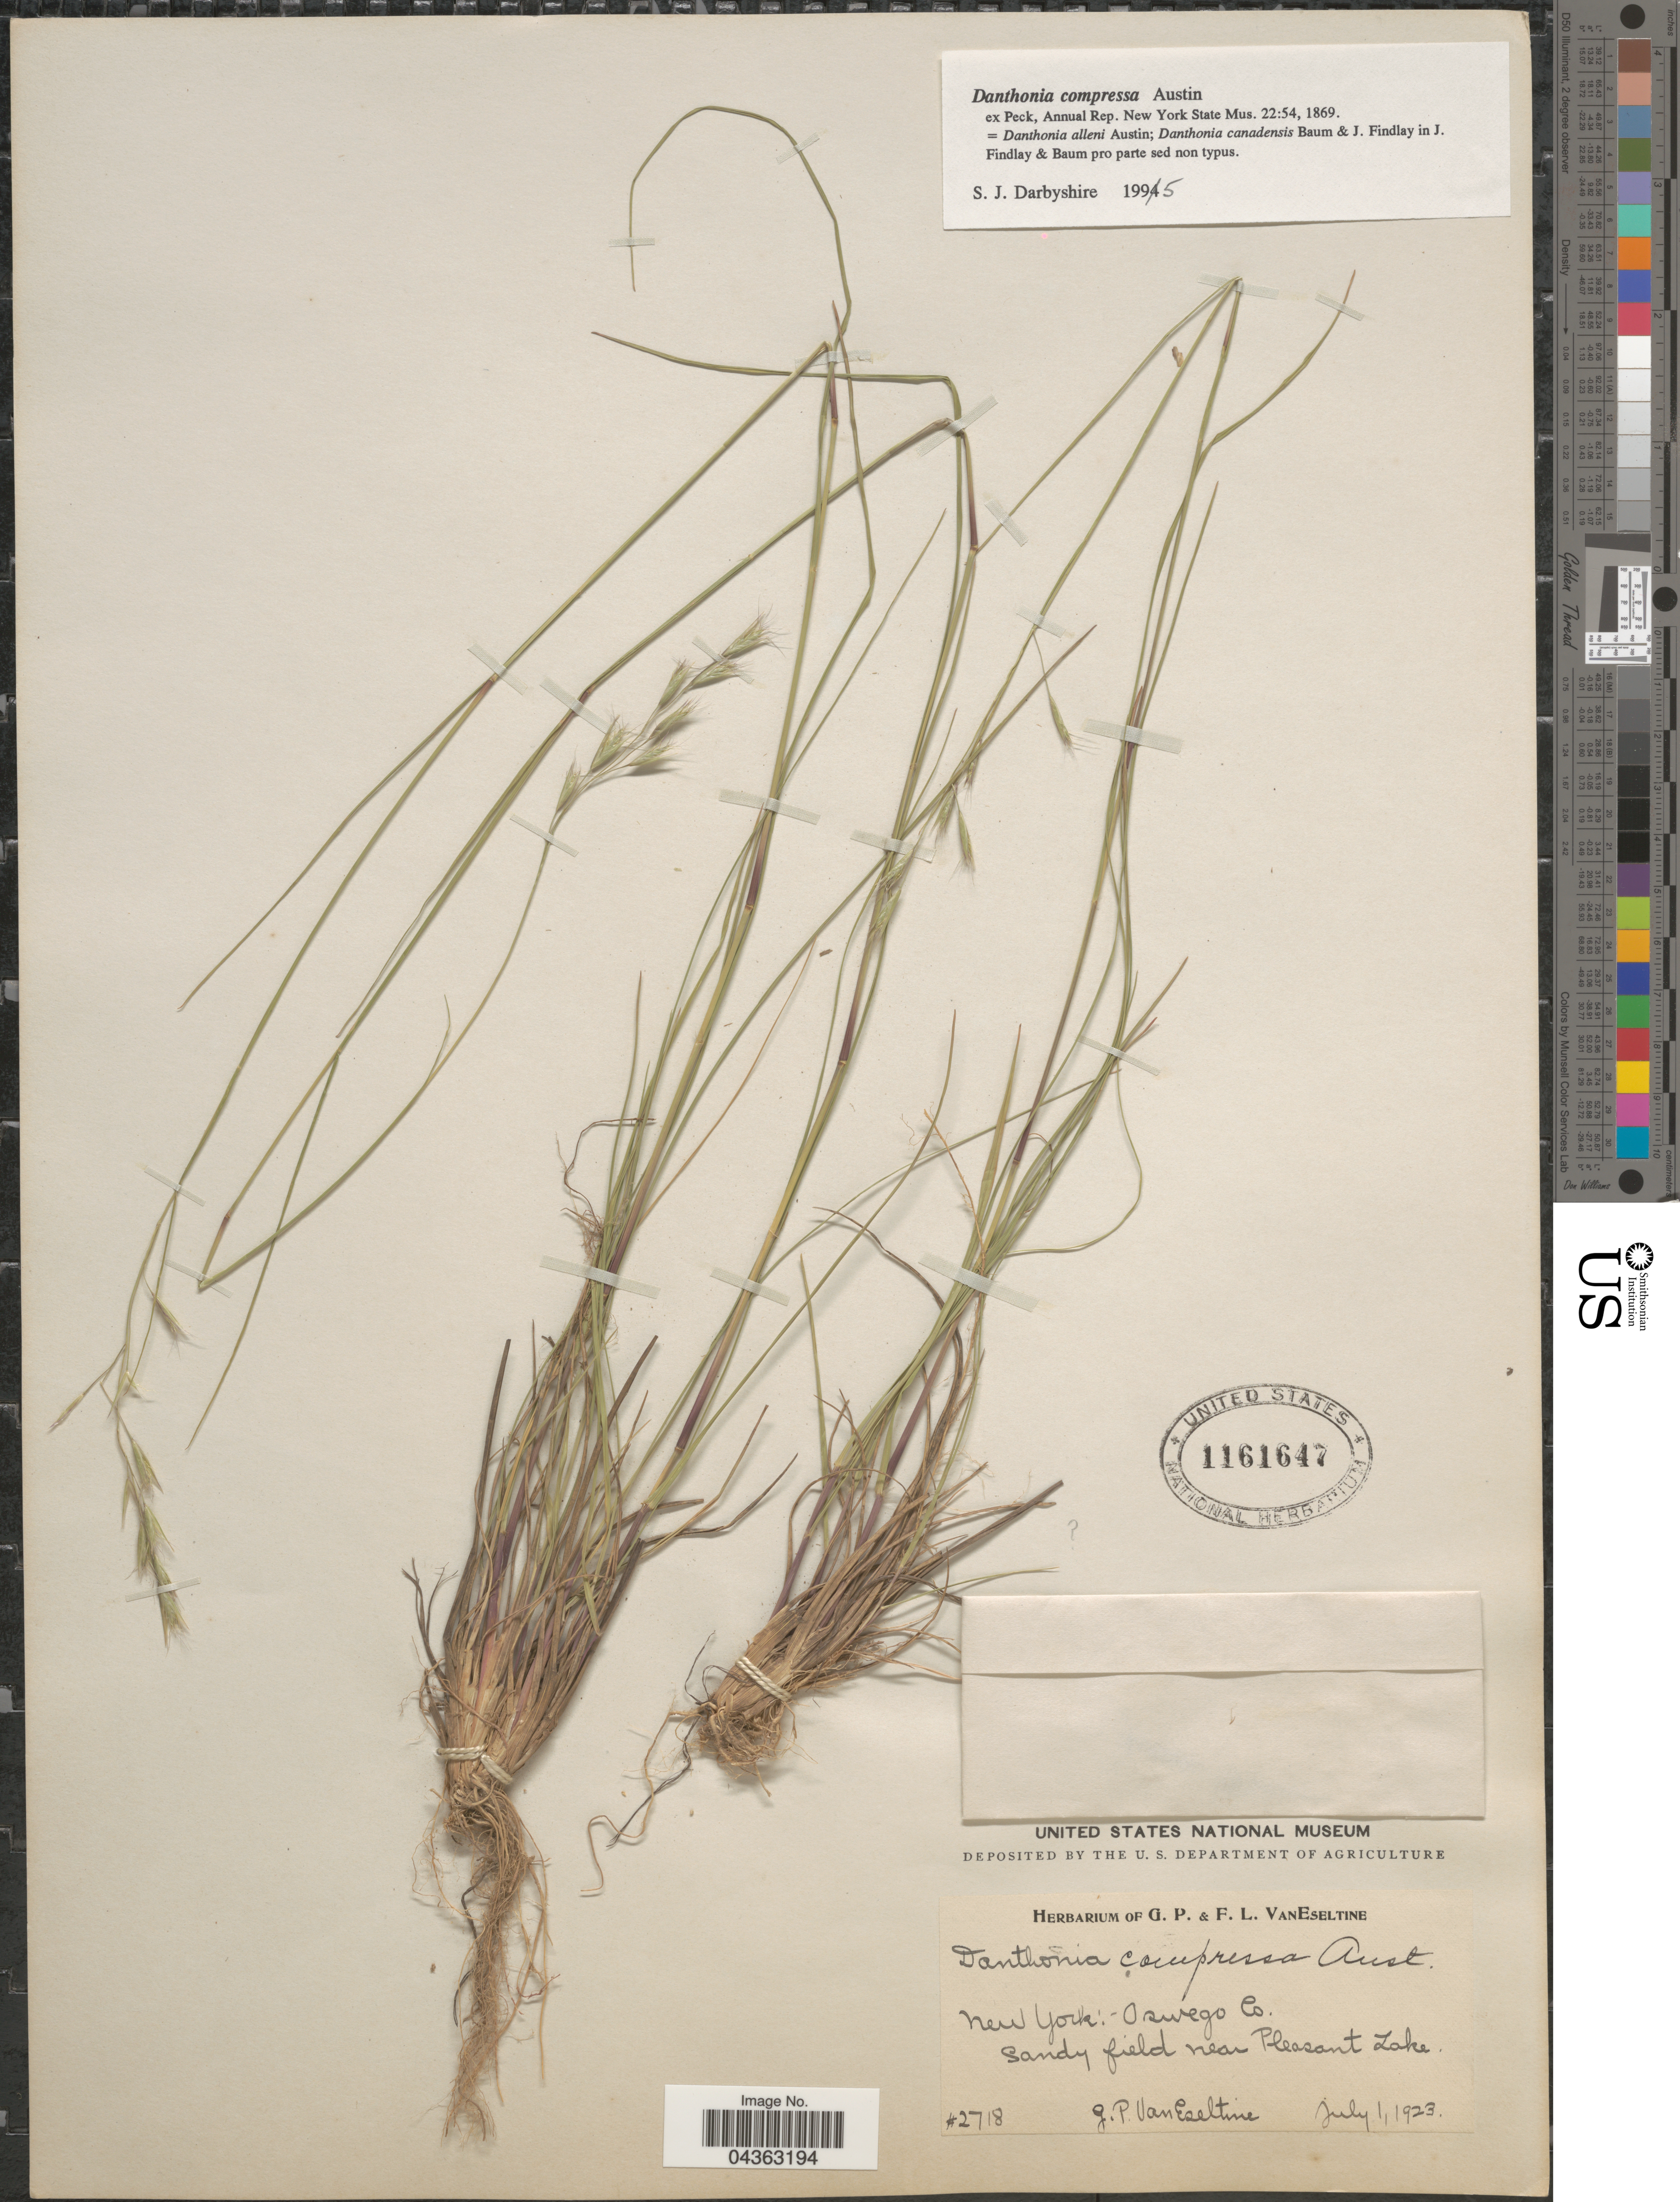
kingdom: Plantae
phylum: Tracheophyta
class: Liliopsida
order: Poales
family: Poaceae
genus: Danthonia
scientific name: Danthonia compressa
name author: Austin in F. Peck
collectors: G. P. Van Eseltine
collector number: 2718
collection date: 1923-07-01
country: United States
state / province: New York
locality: Oswego Co. Sandy field near Pleasant Lake.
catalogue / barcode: US 1161647